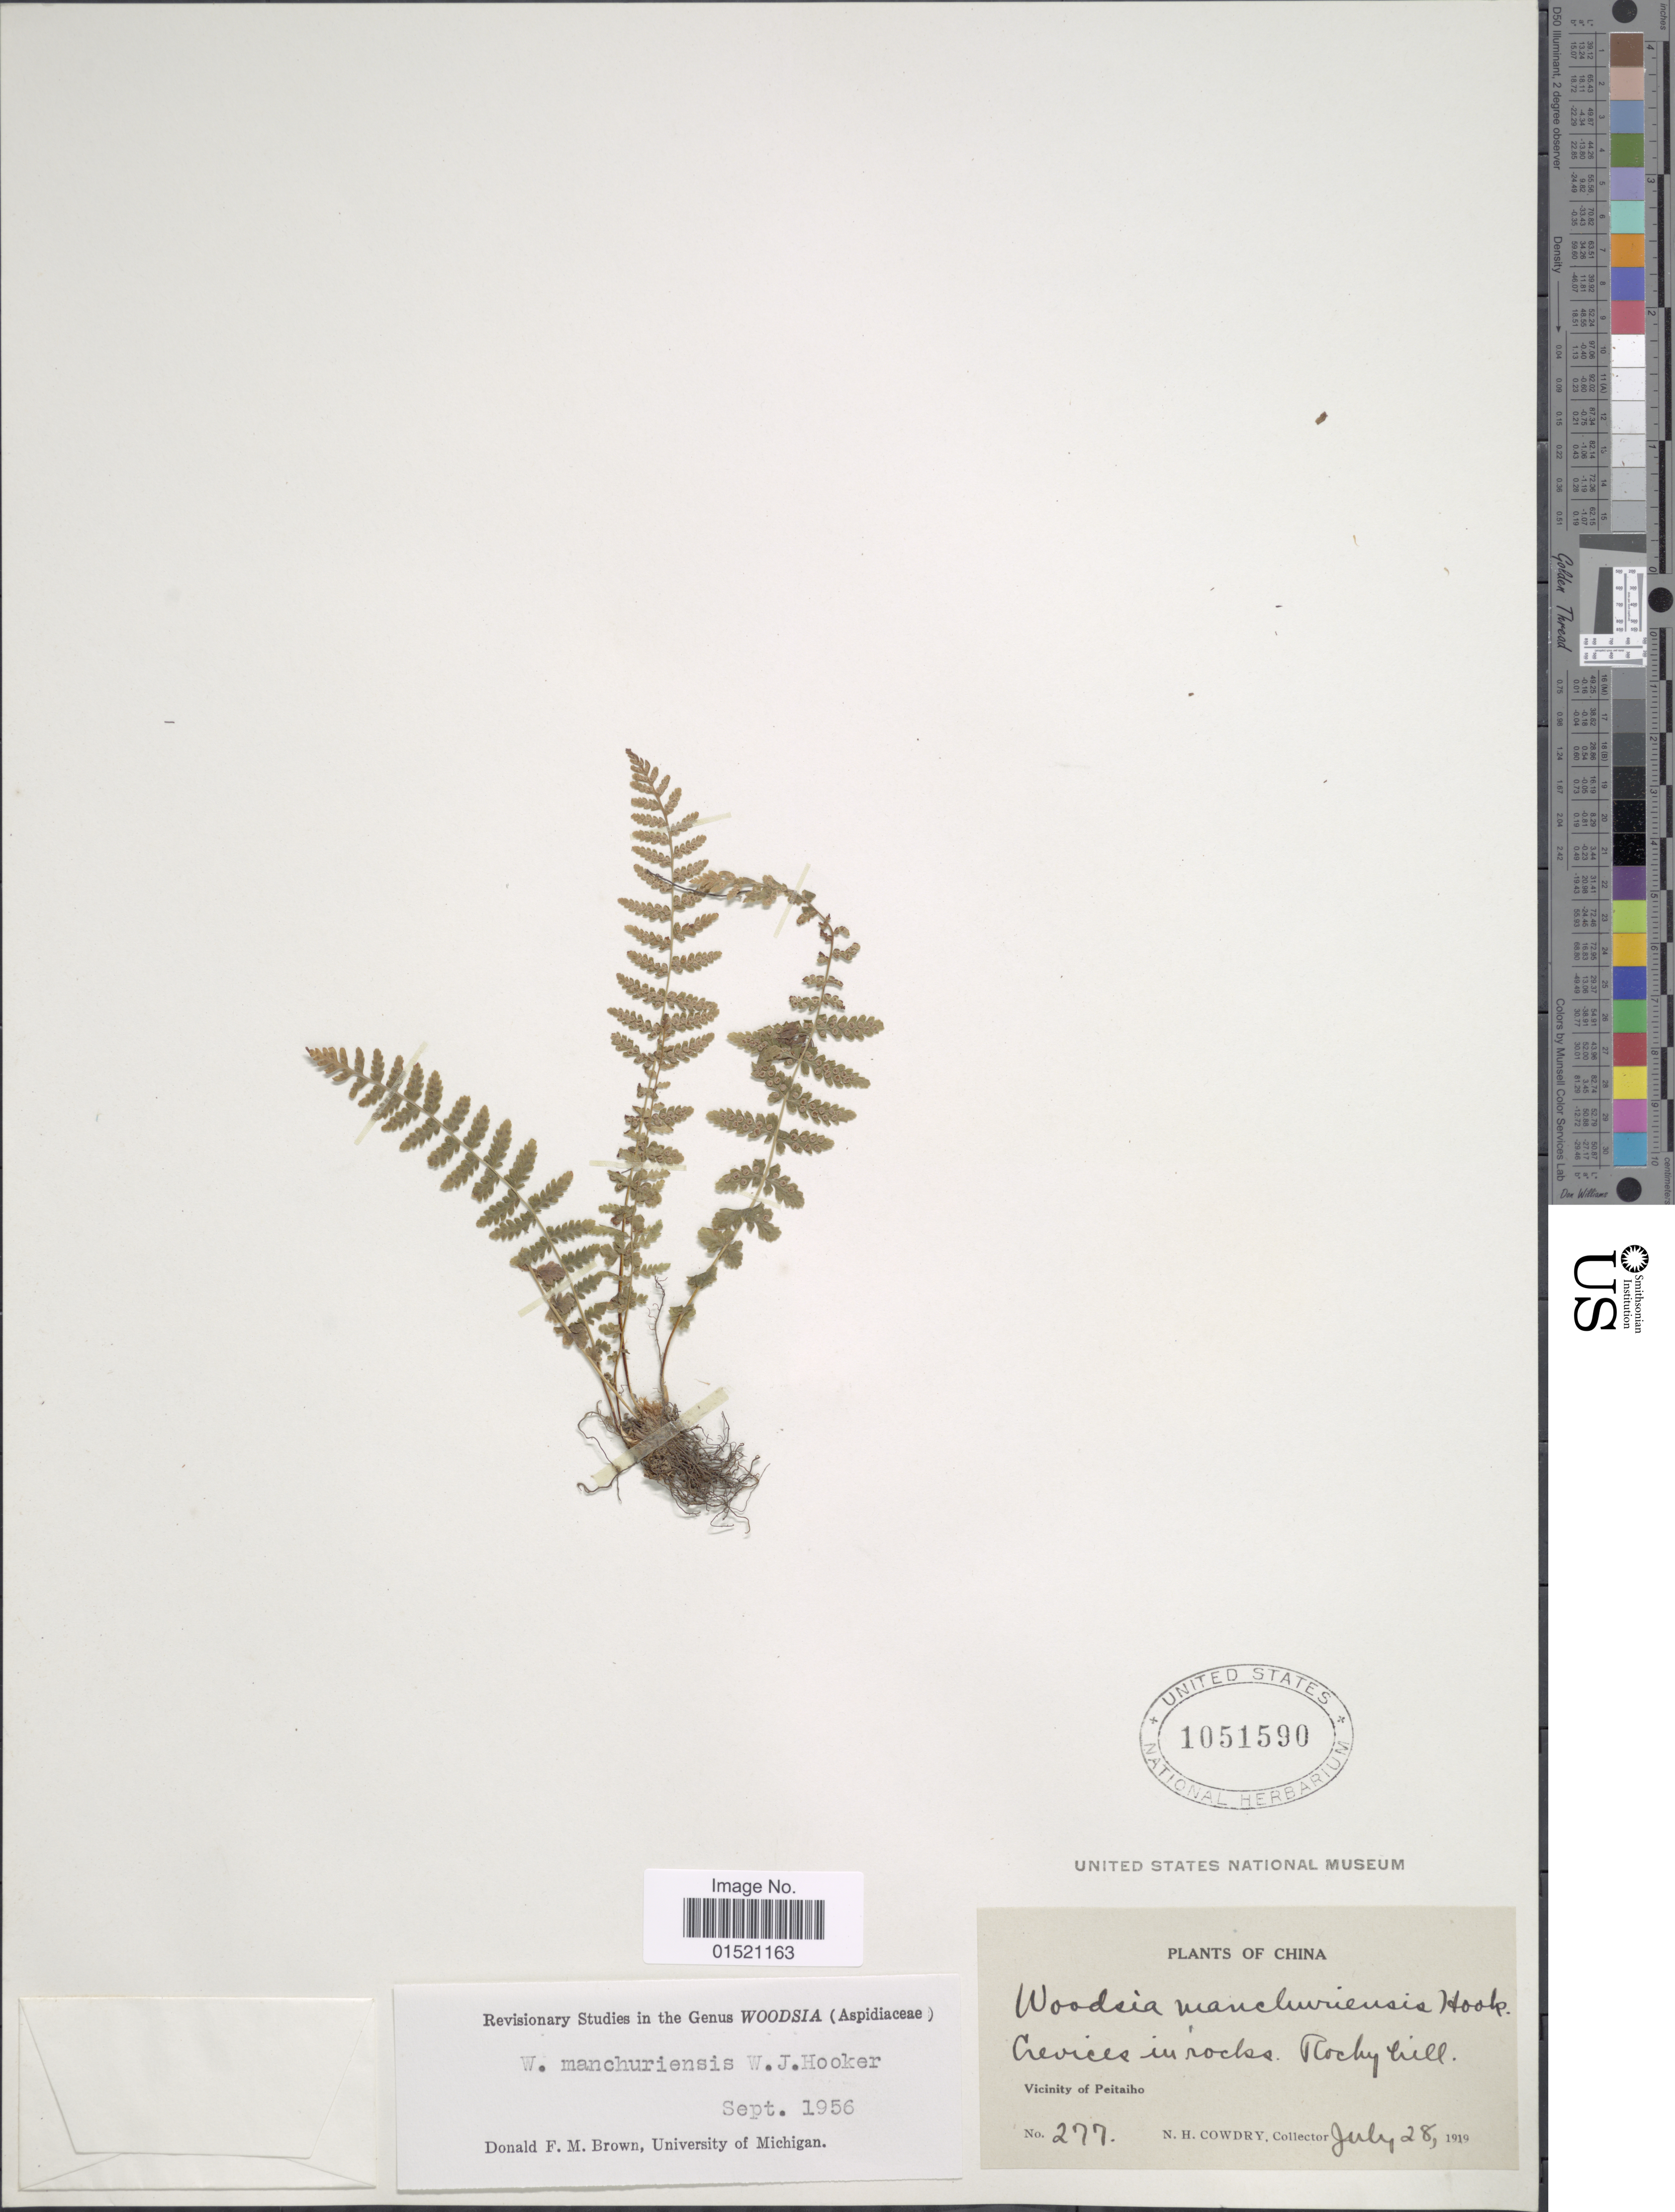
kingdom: Plantae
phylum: Tracheophyta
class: Polypodiopsida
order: Polypodiales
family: Woodsiaceae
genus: Woodsia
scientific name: Woodsia manchuriensis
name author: Hook.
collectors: N. H. Cowdry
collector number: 277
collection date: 1919-07-28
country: China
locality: Vicinity of Peitaiho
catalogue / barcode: US 1051590